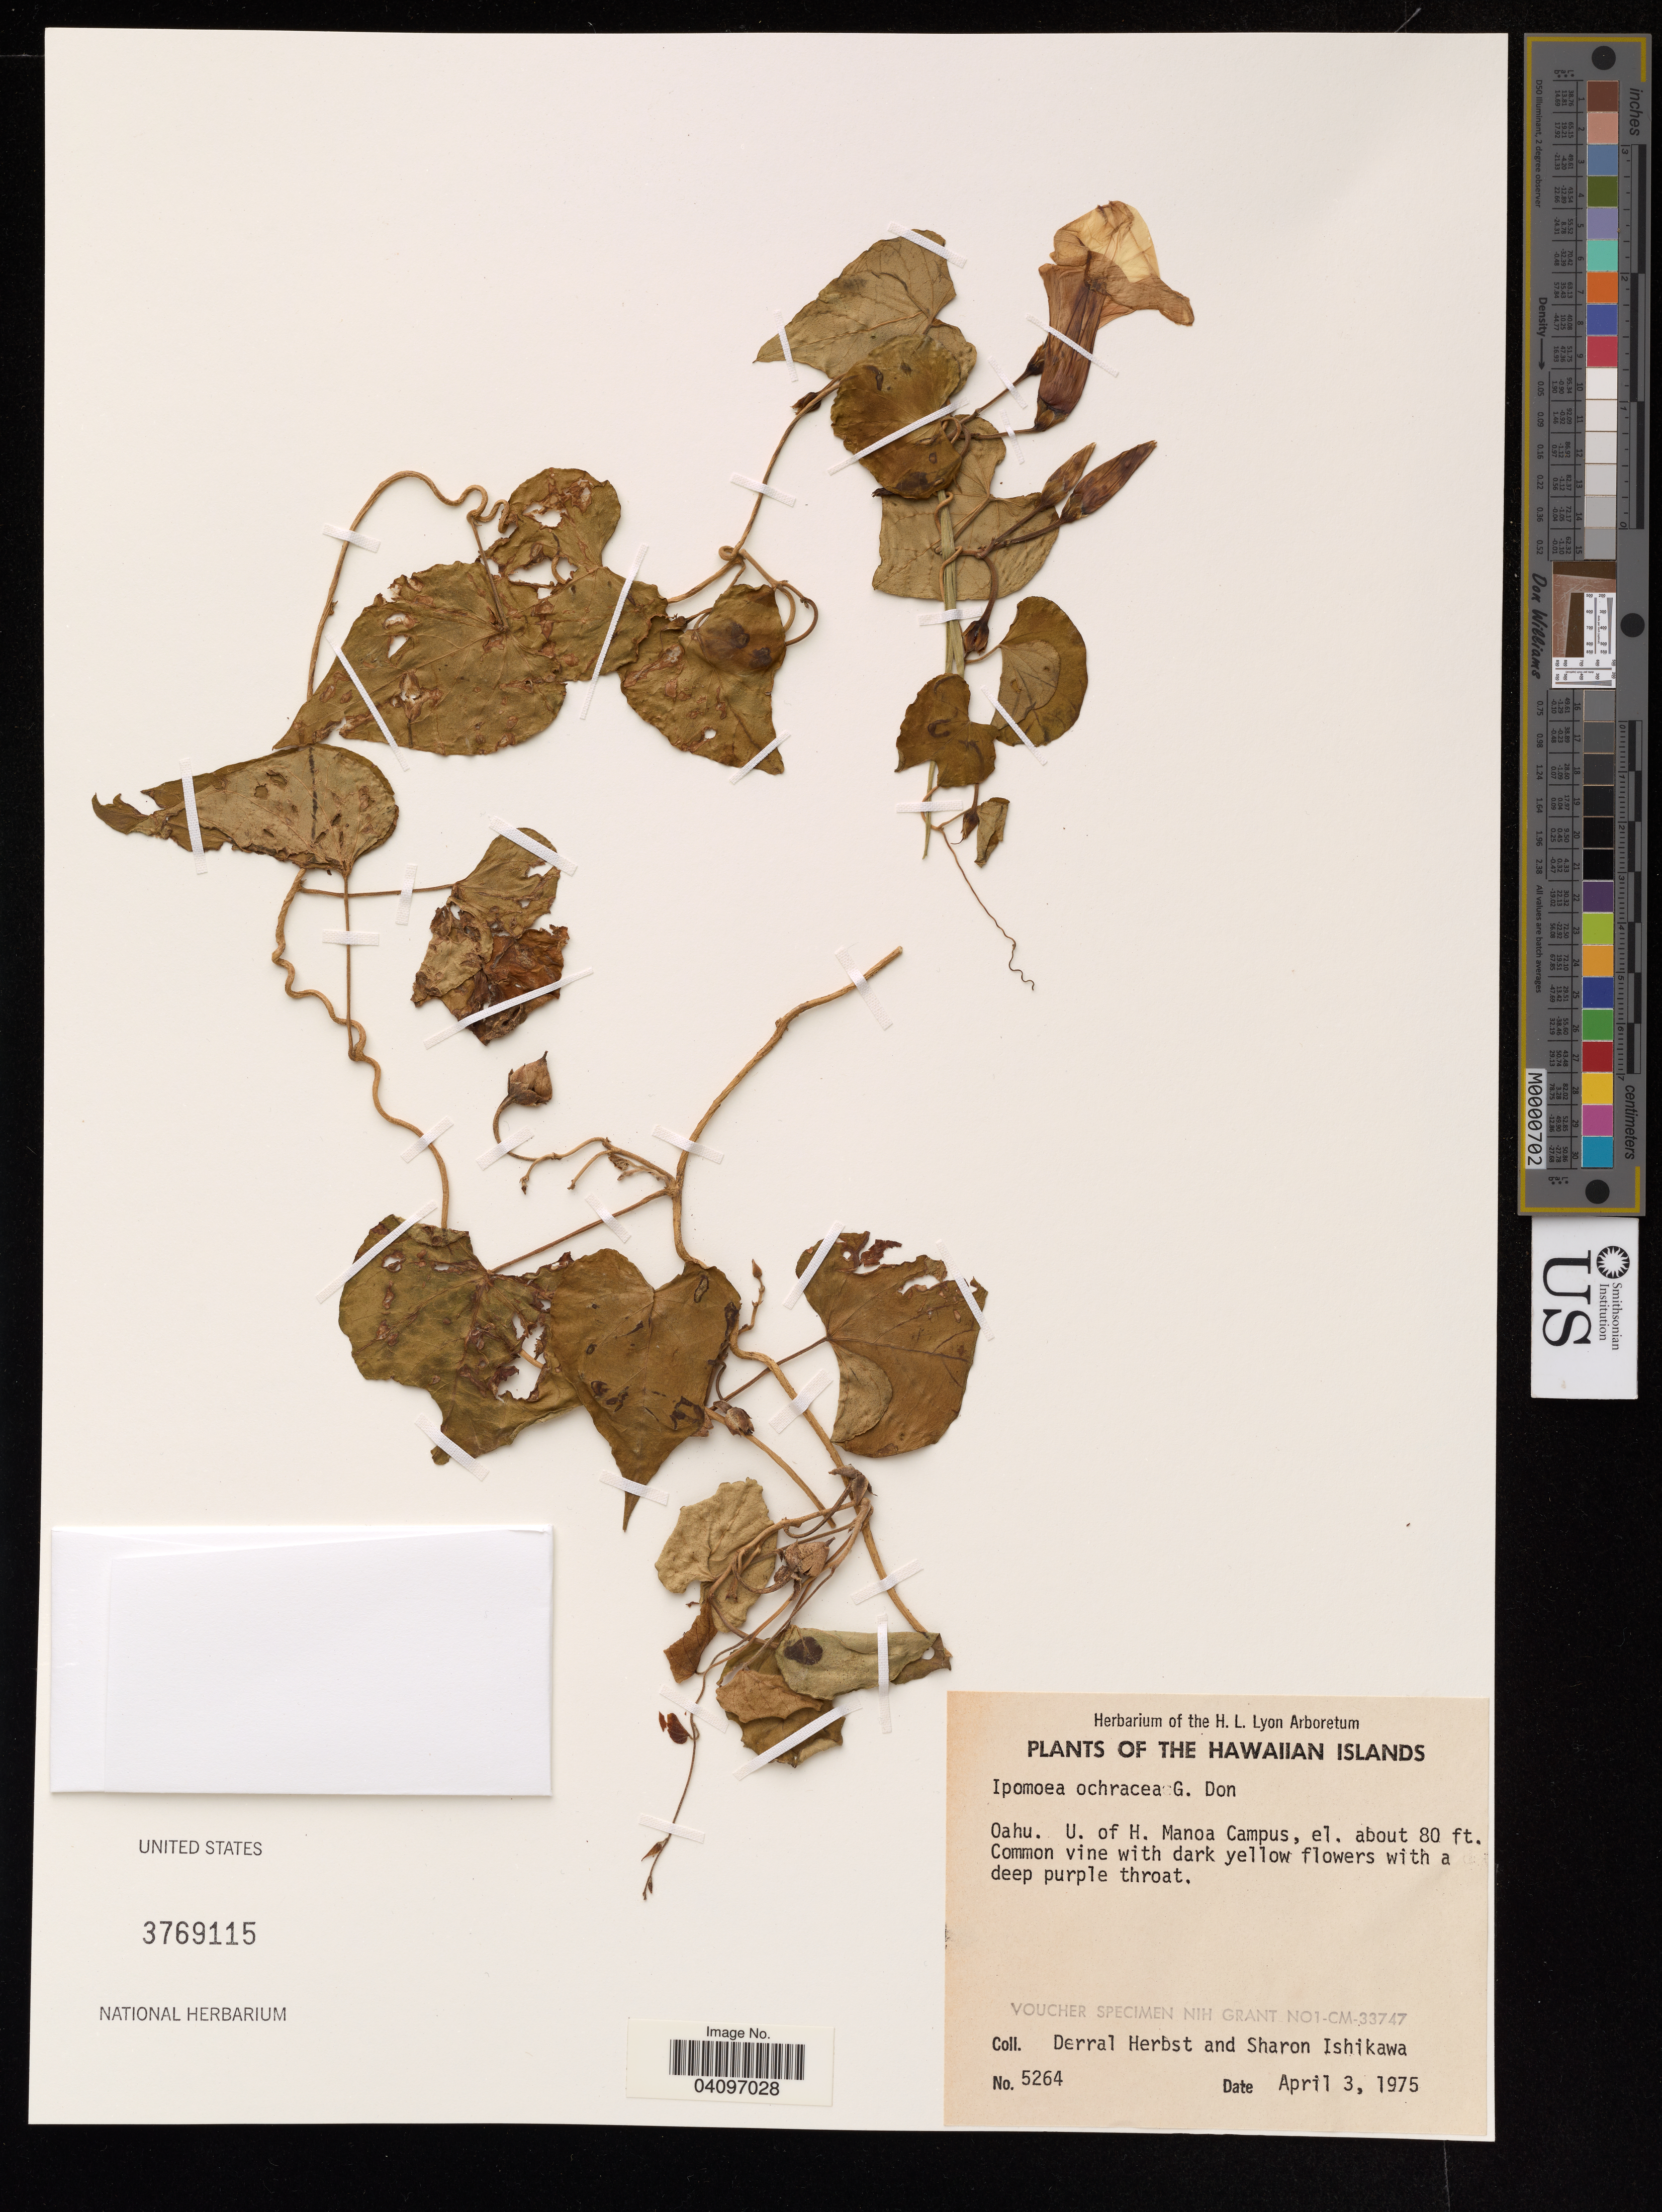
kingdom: Plantae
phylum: Tracheophyta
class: Magnoliopsida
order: Solanales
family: Convolvulaceae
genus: Ipomoea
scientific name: Ipomoea ochracea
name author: (Lindl.) G. Don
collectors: D. R. Herbst & S. Ishikawa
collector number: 5264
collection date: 1975-04-03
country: United States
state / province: Hawaii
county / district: Honolulu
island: Oahu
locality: Univ. of Hawai'i Manoa Campus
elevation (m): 24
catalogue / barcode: US 3769115